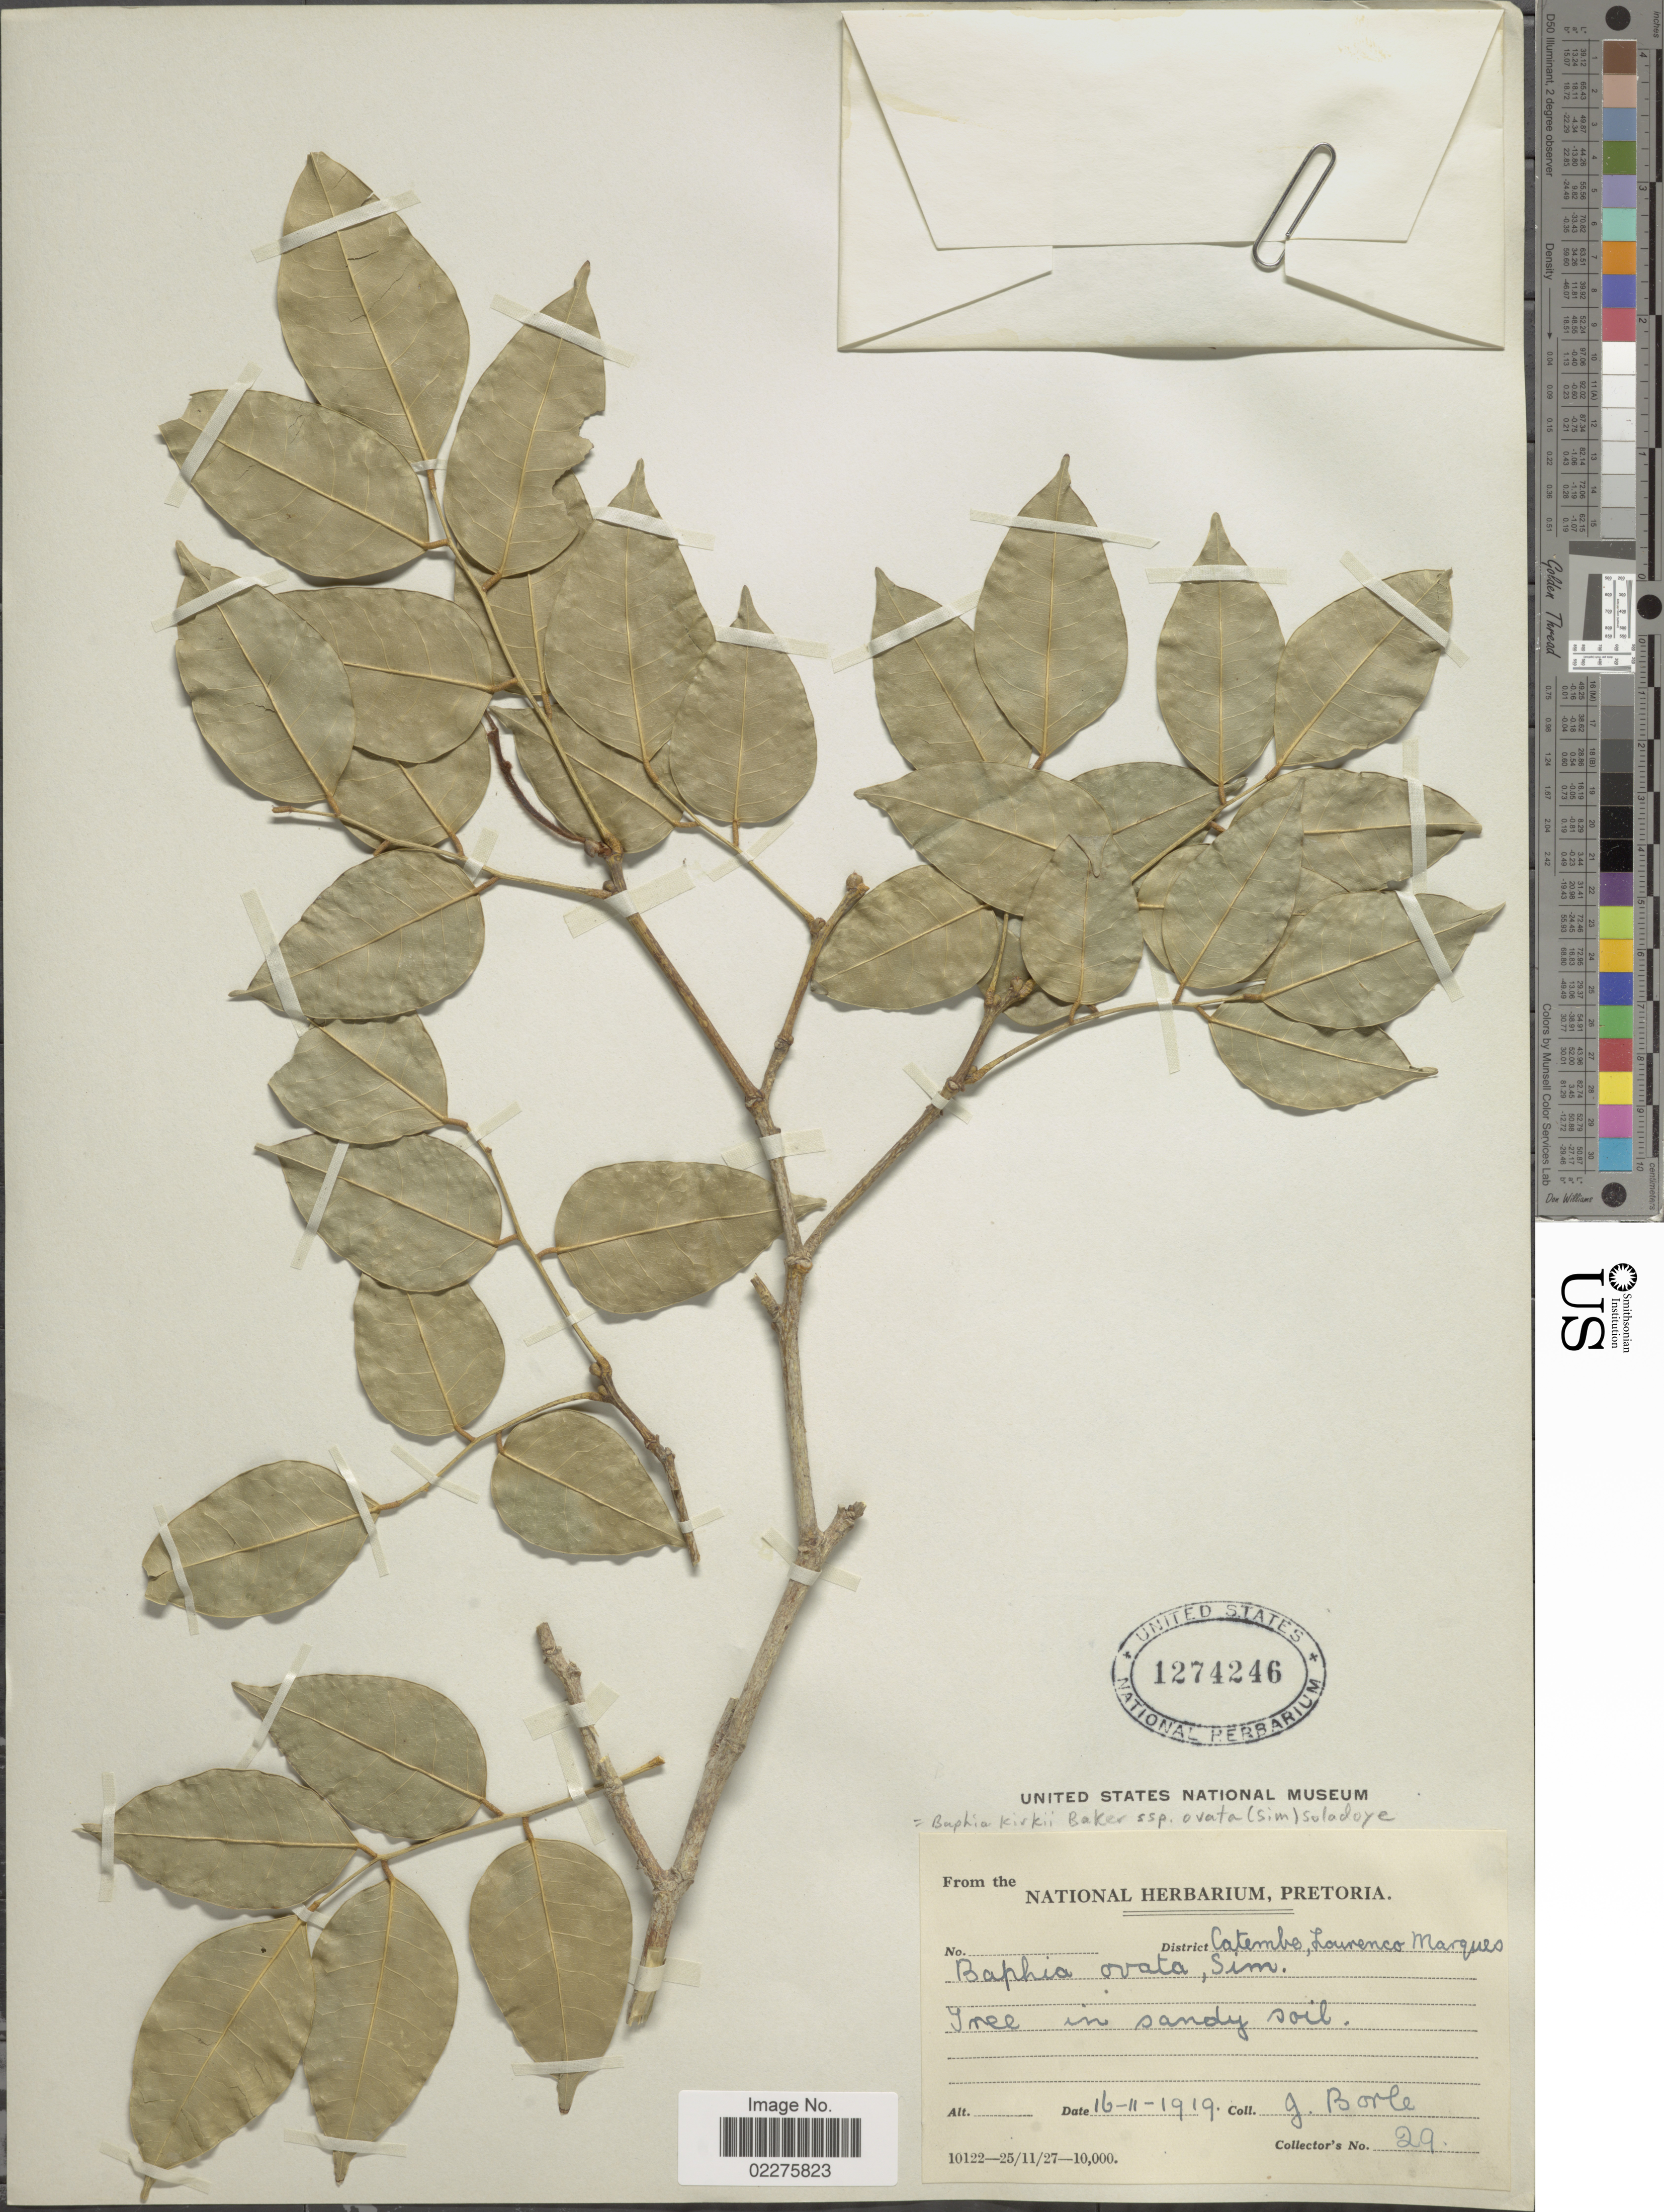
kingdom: Plantae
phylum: Tracheophyta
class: Magnoliopsida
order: Fabales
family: Fabaceae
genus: Baphia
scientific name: Baphia kirkii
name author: Baker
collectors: G. Borle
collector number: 29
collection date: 1919-11-16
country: Mozambique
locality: District Catembo, Laurenco Marques Baphia ovata, Sim.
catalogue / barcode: US 1274246